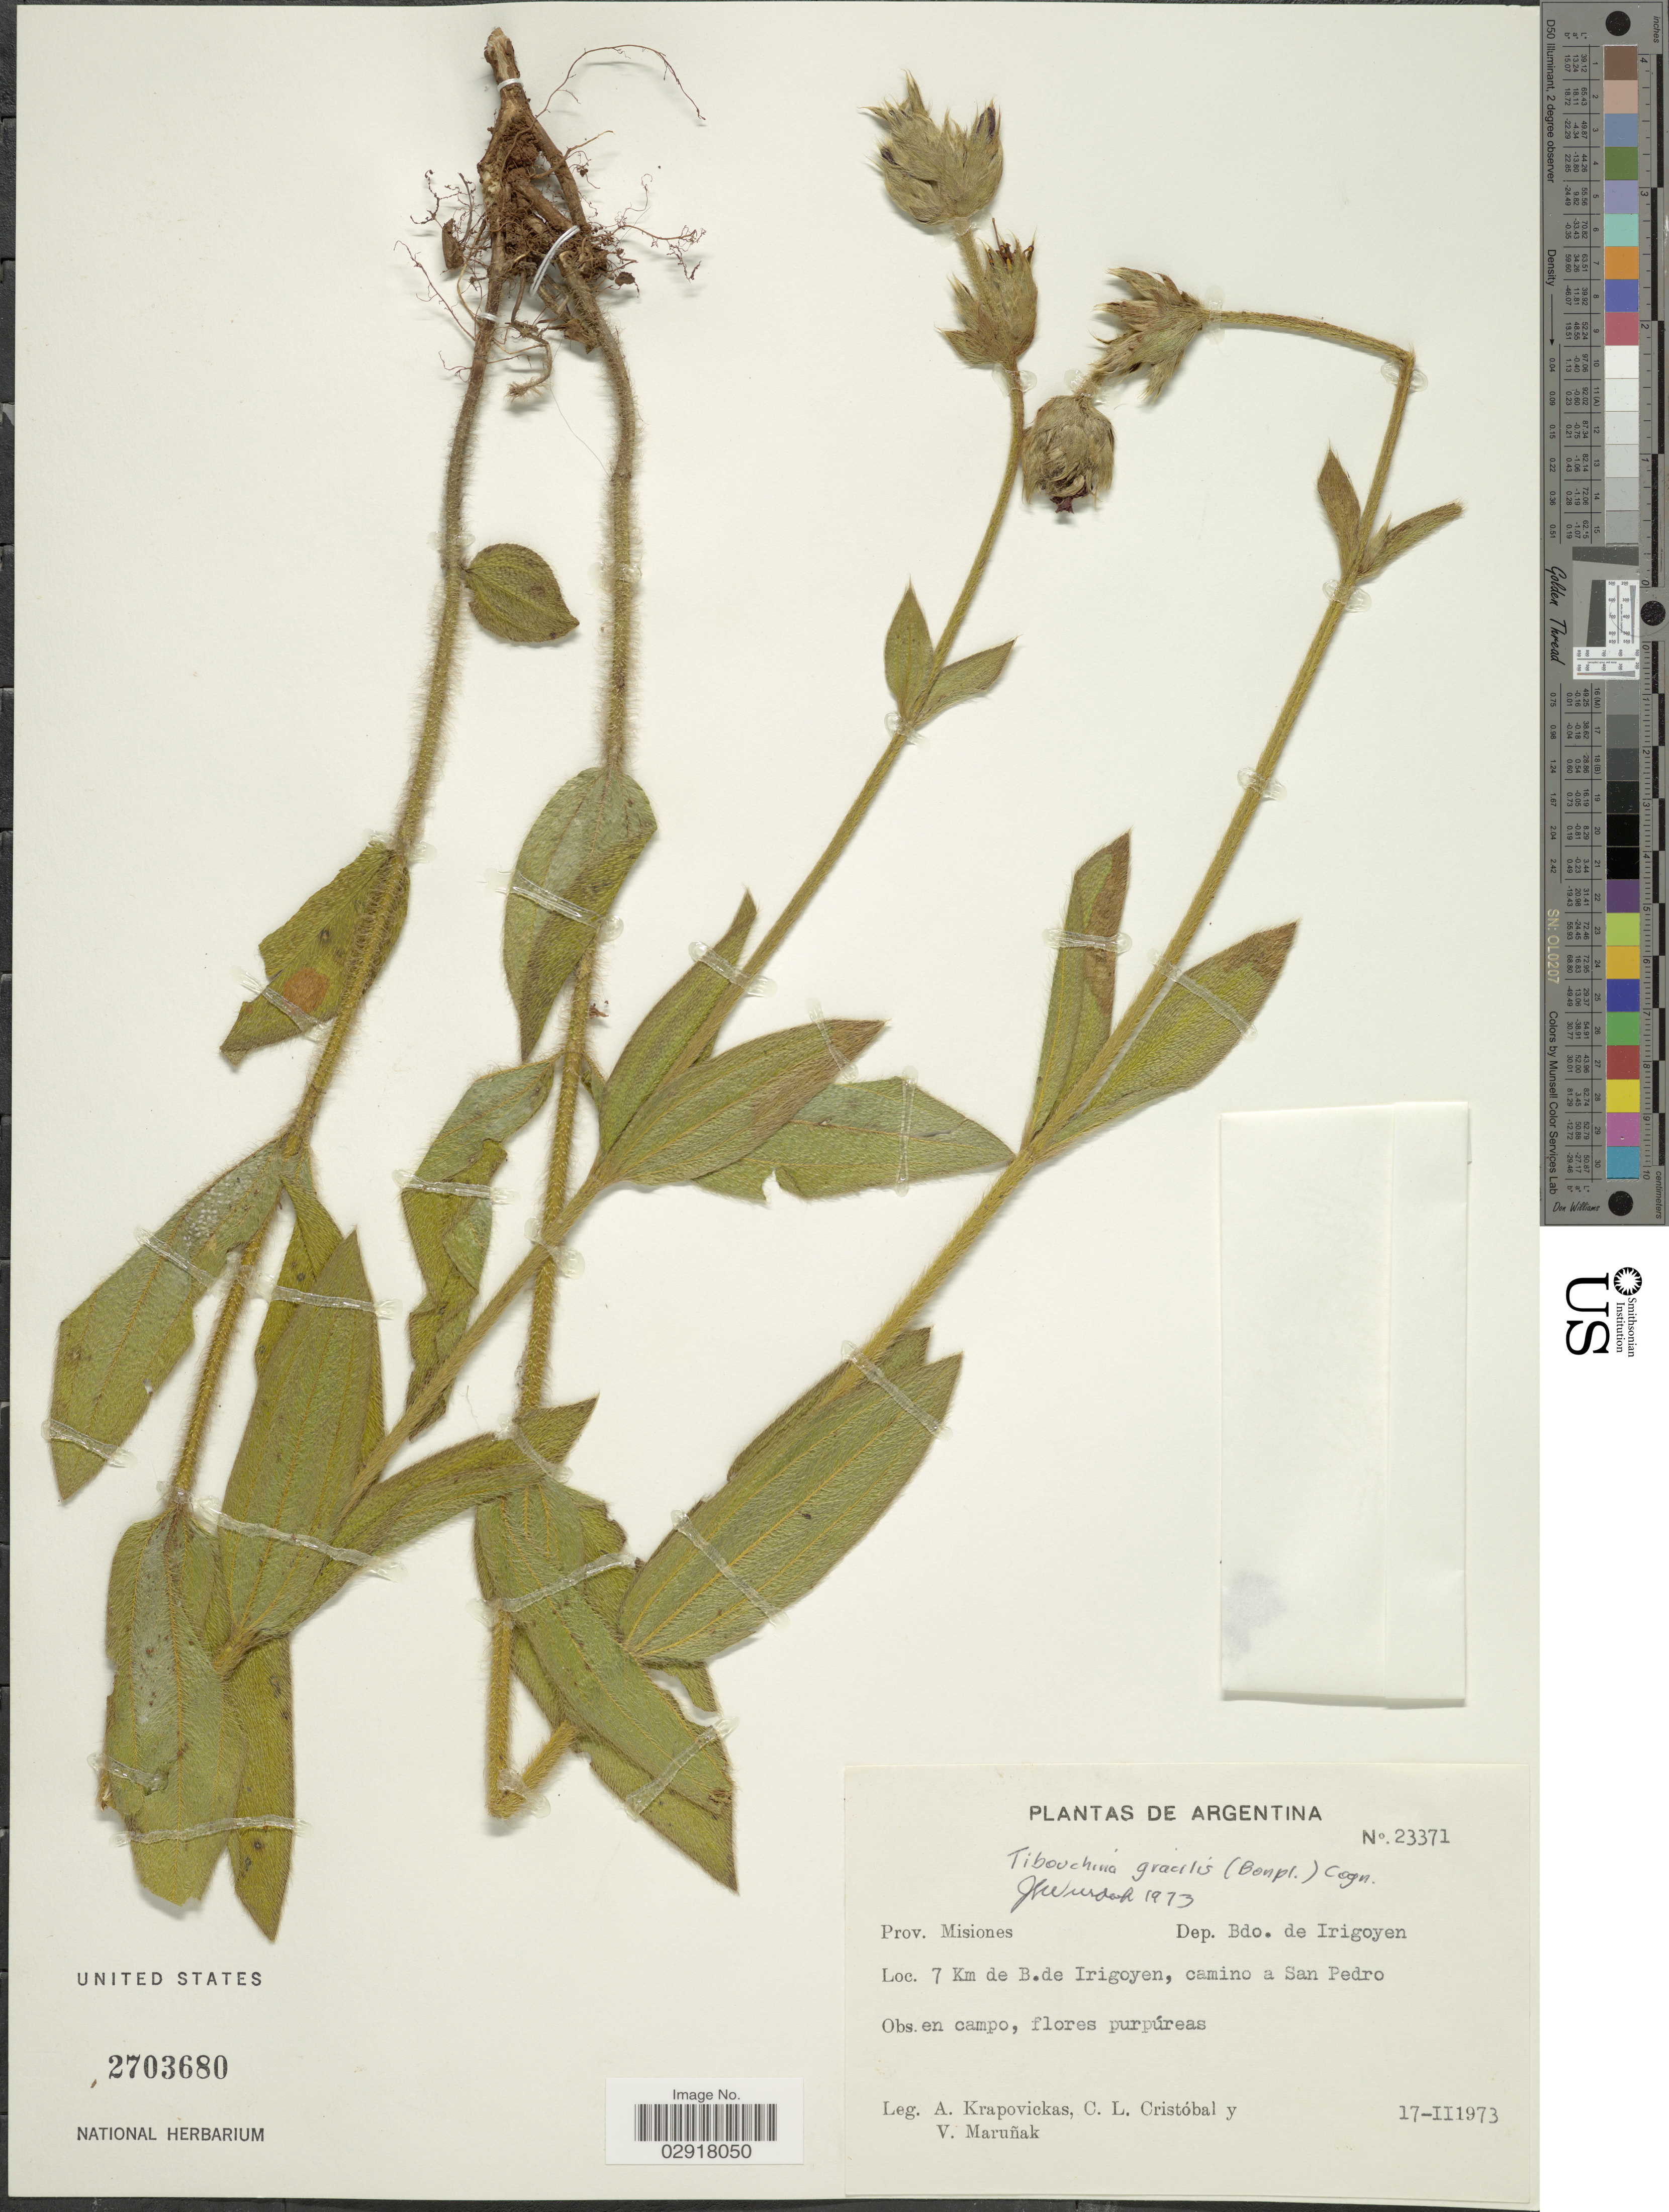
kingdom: Plantae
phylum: Tracheophyta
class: Magnoliopsida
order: Myrtales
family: Melastomataceae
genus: Chaetogastra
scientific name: Chaetogastra gracilis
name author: (Bonpl.) DC.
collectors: A. Krapovickas, C. L. Cristóbal & V. Maruñak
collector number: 23371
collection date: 1973-02-17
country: Argentina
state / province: Misiones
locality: Dep. Bdo. de Irigoyebn. 7 Km de B. de Irigoyen, camino a San pedro.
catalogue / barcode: US 2703680